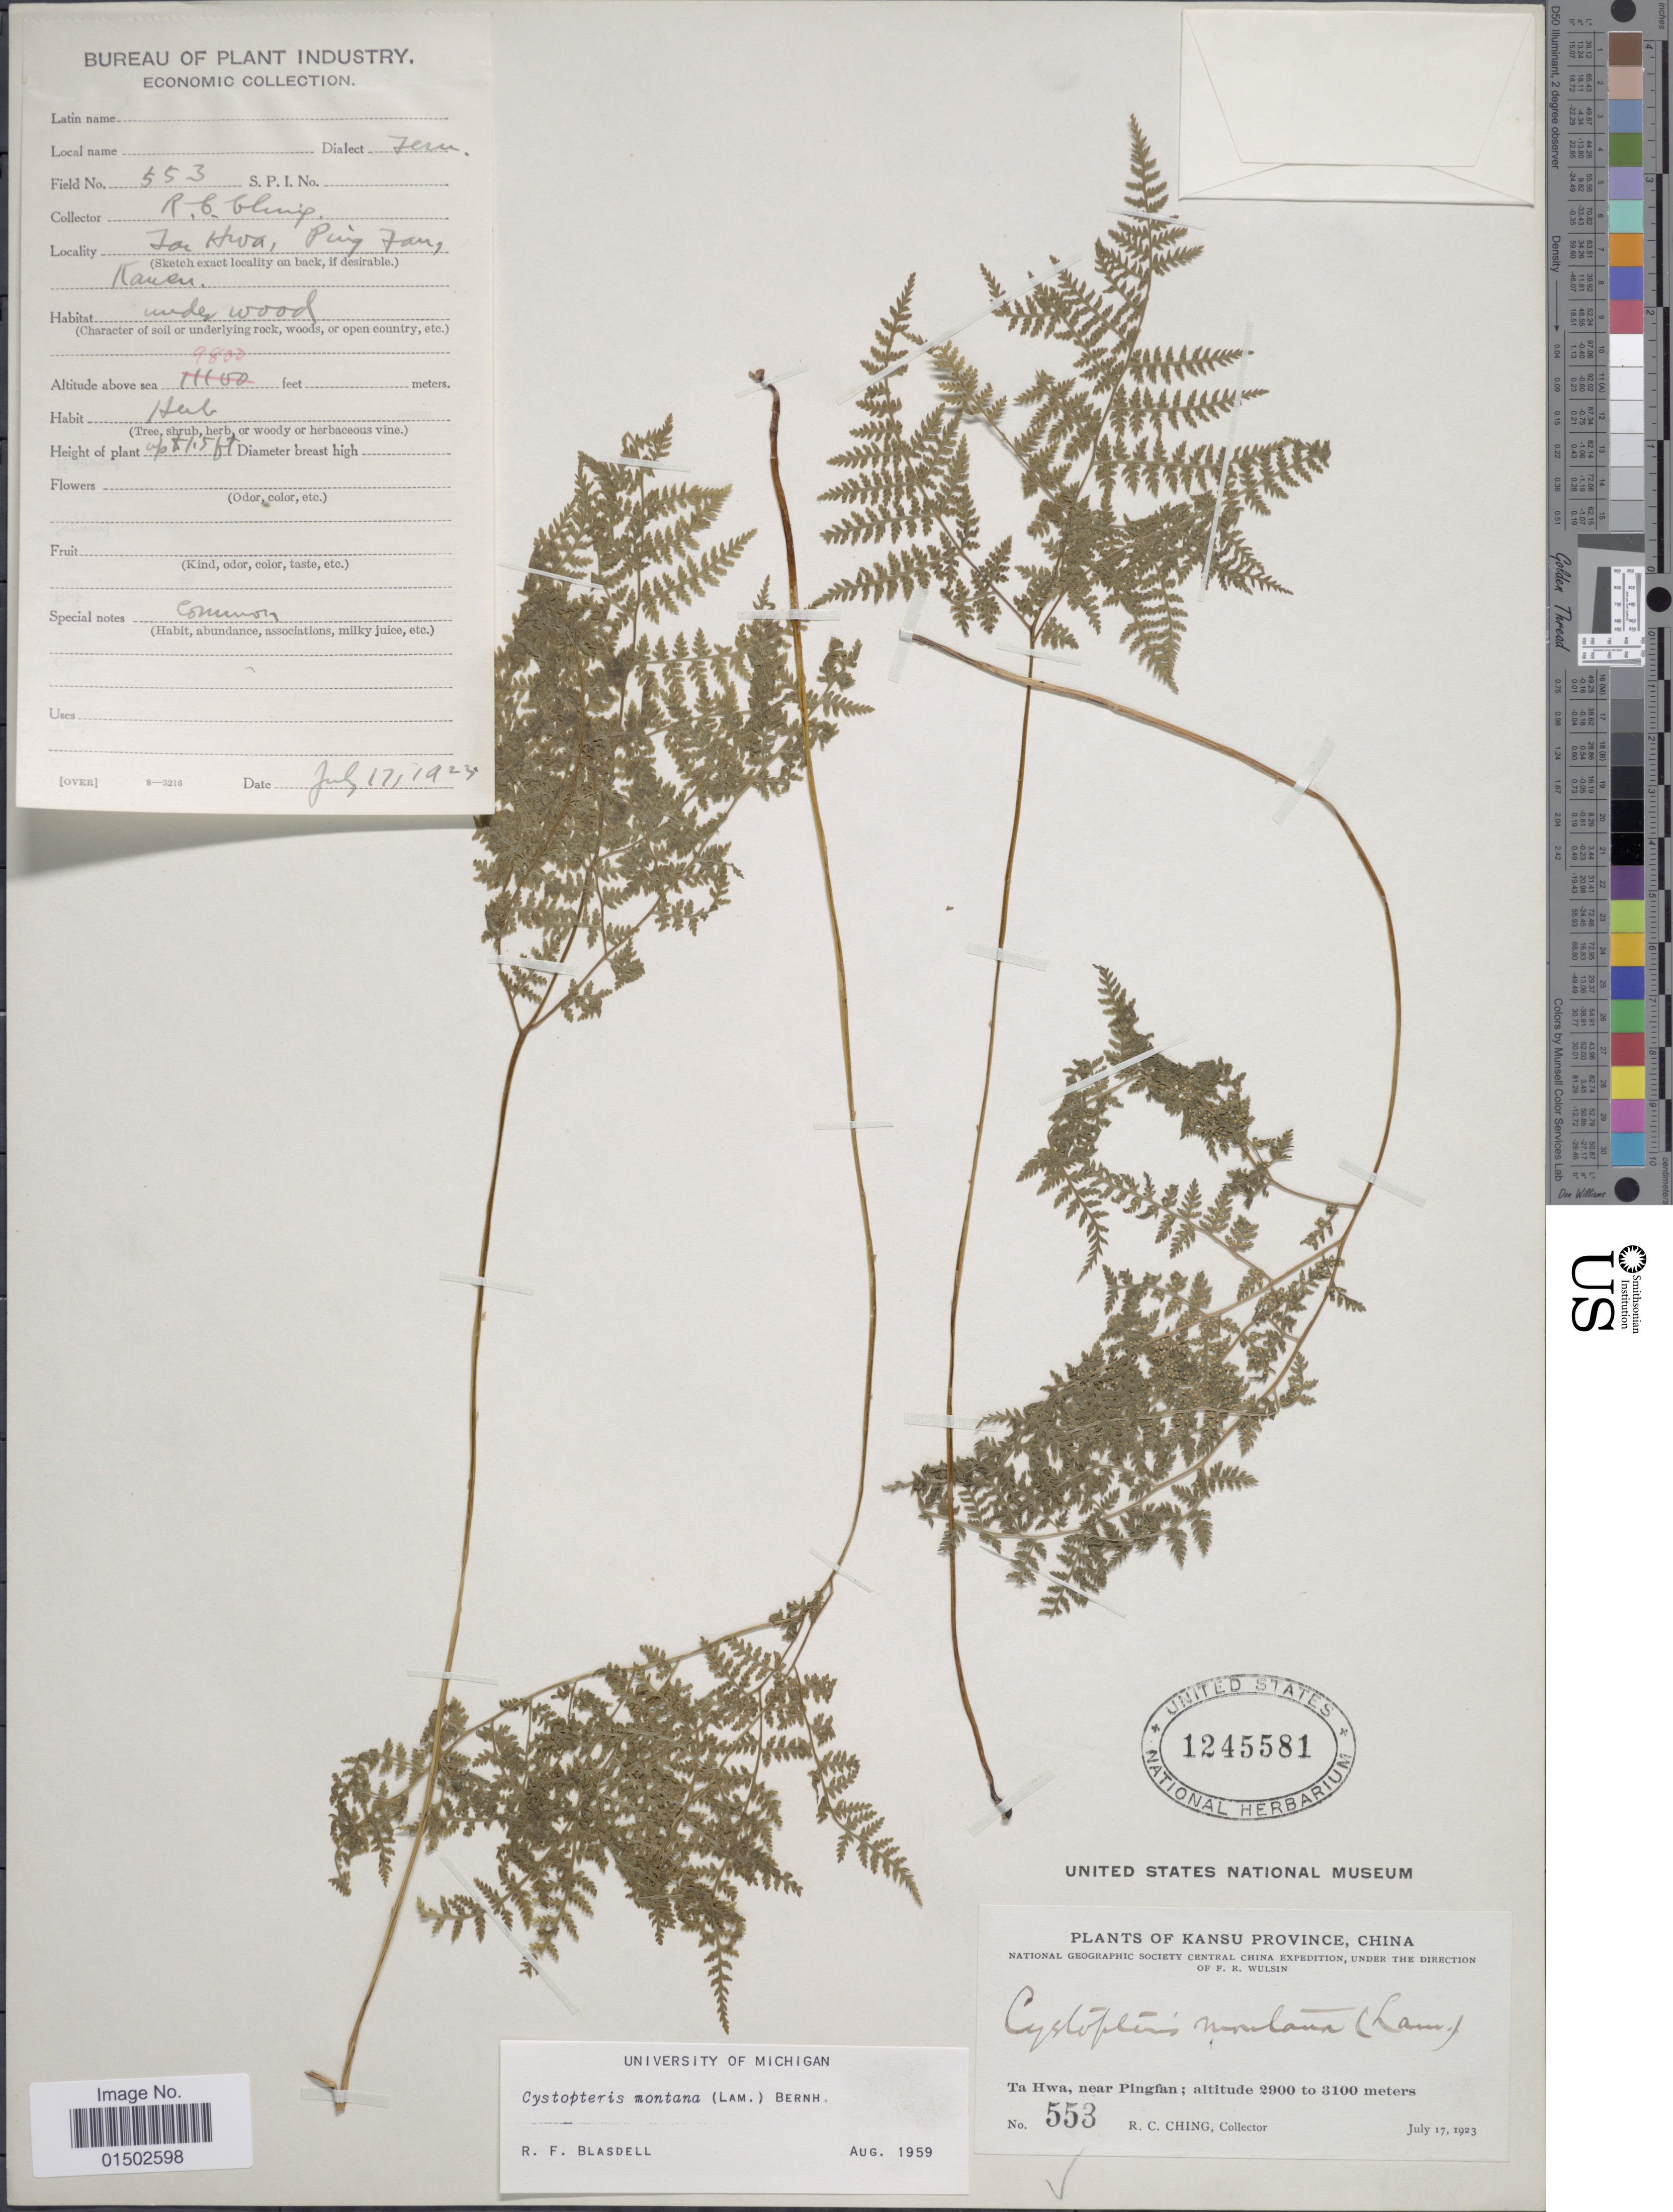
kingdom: Plantae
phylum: Tracheophyta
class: Polypodiopsida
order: Polypodiales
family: Cystopteridaceae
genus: Cystopteris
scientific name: Cystopteris montana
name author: (Lam.) Desv.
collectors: R. C. Ching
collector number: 553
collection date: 1923-07-17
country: China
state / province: Gansu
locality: Ta Hwa near Pingfan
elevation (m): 2900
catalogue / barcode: US 1245581